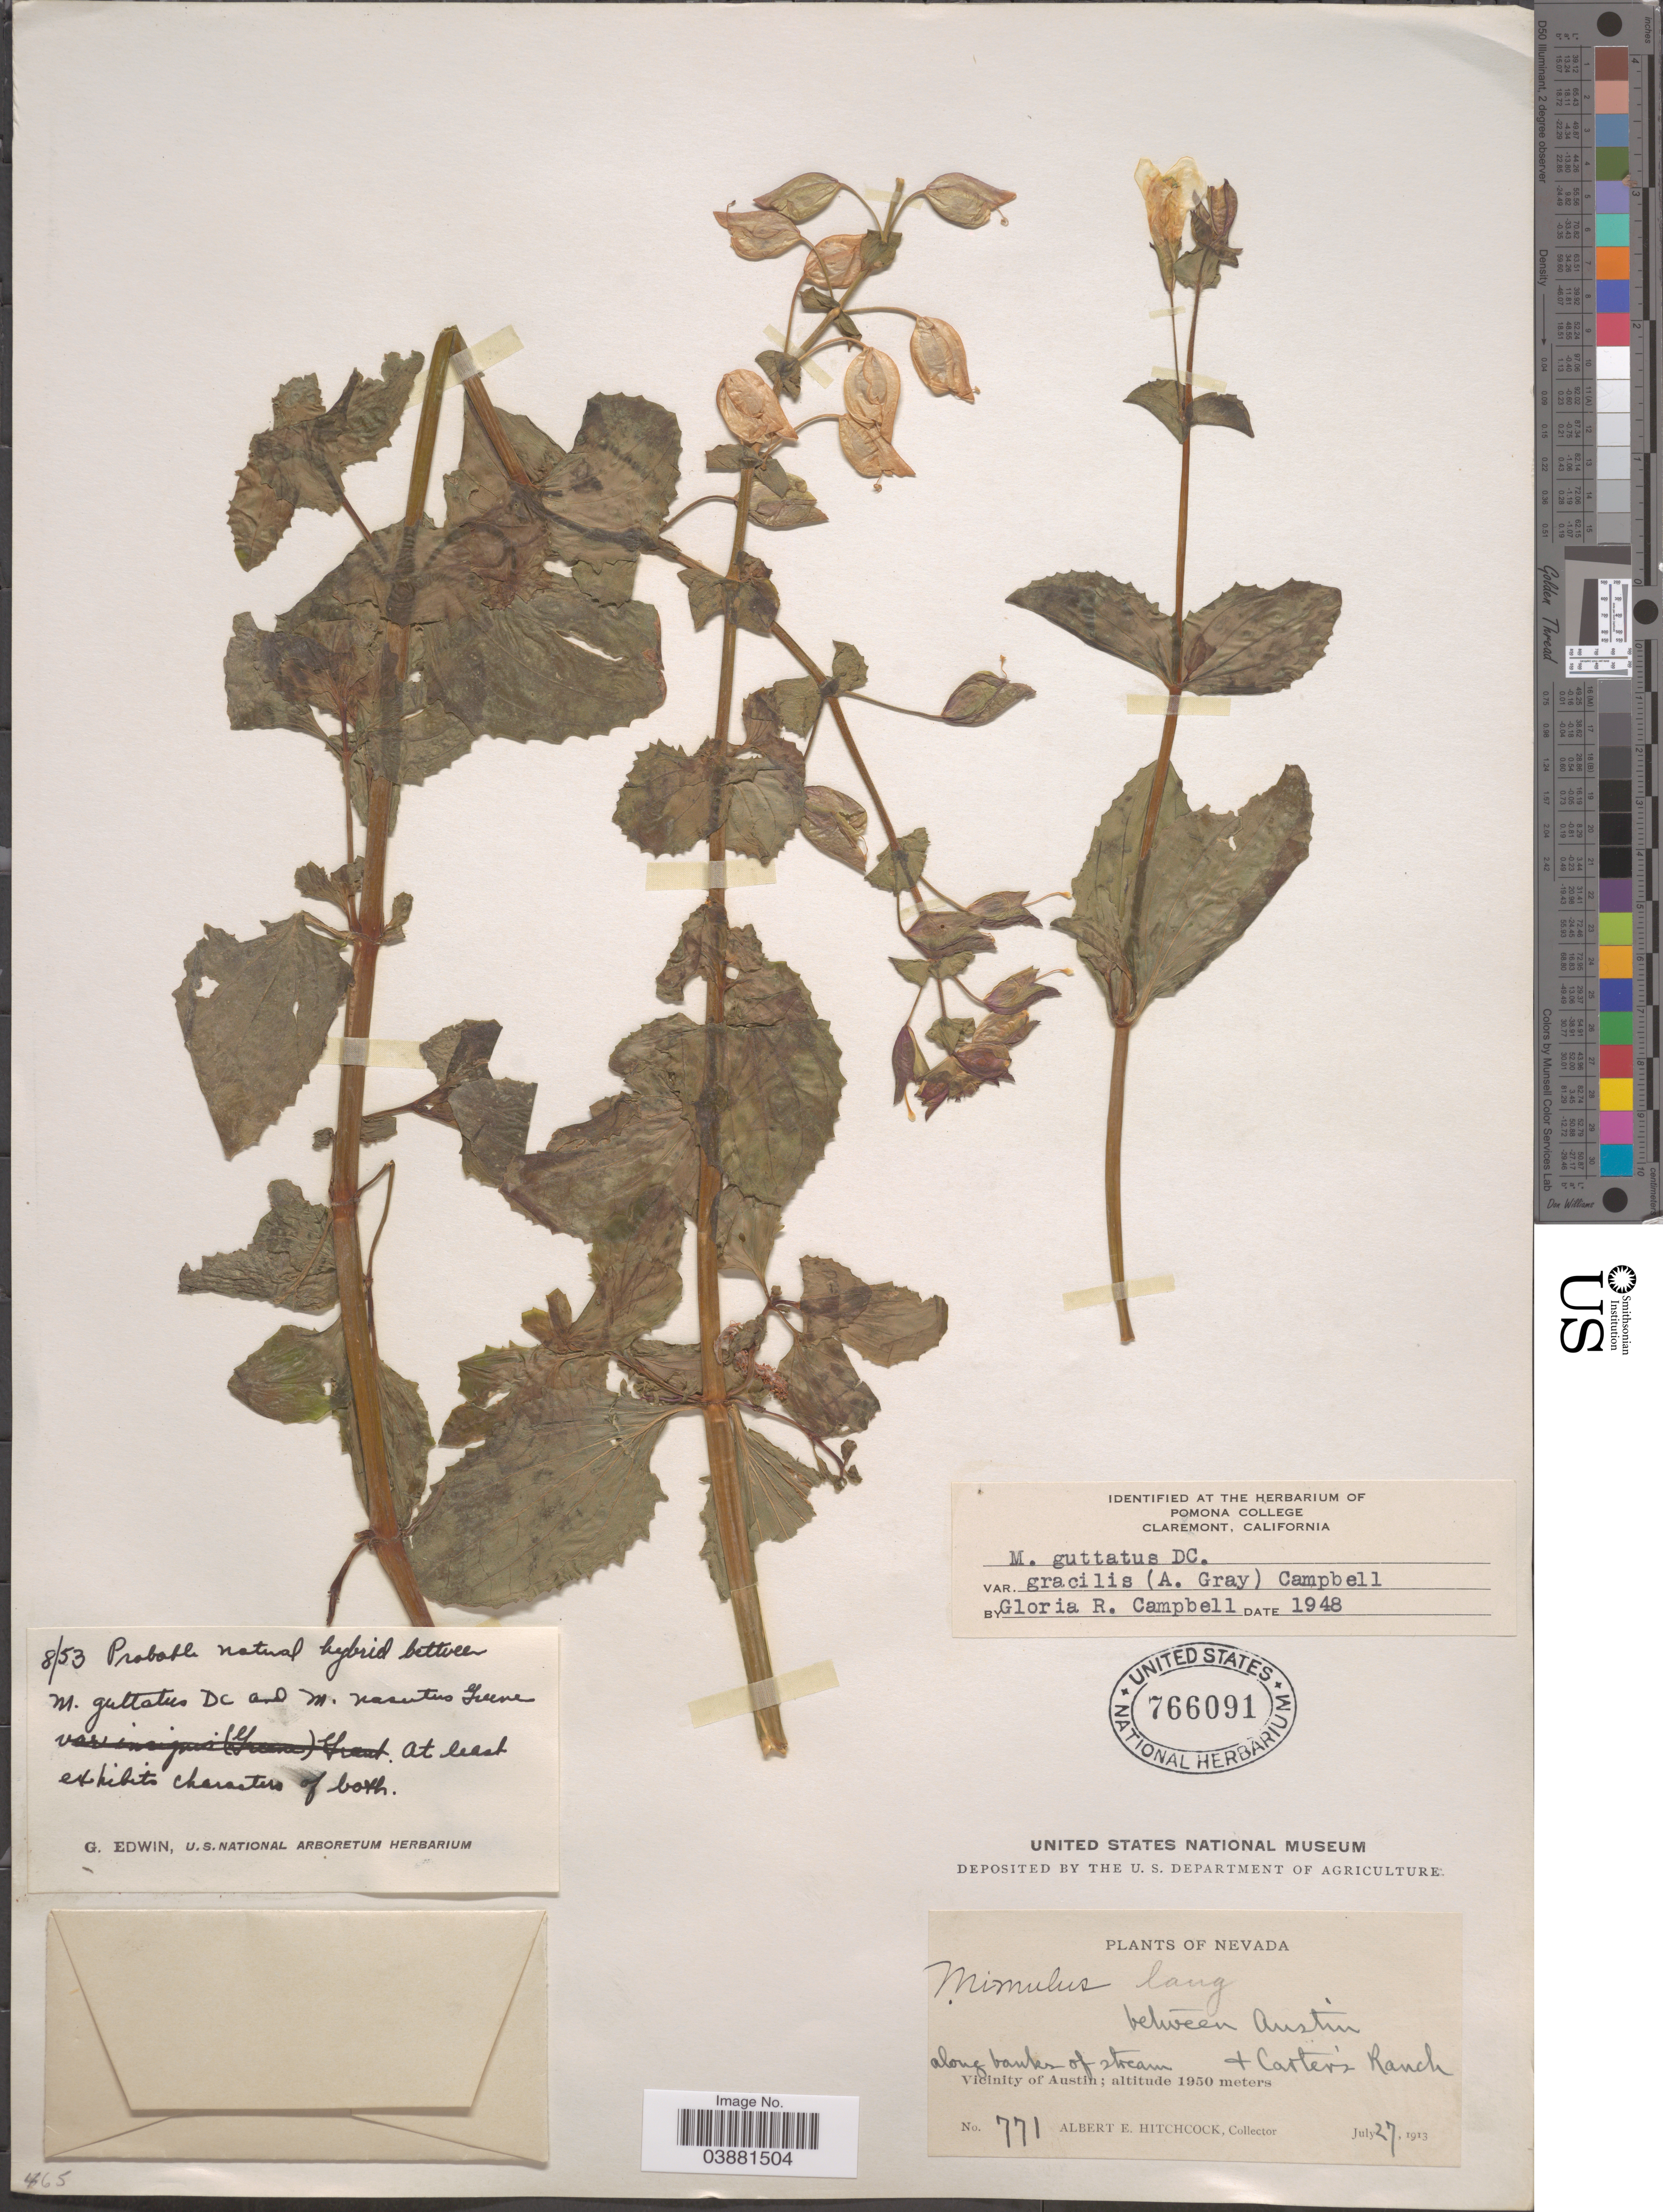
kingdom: Plantae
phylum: Tracheophyta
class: Magnoliopsida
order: Lamiales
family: Phrymaceae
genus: Mimulus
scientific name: Mimulus guttatus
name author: DC.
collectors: A. Hitchcock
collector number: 771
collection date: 1913-07-27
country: United States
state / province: Nevada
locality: Between Austin + Carter's Ranch. Along banks of stream, Vicinity of Austin.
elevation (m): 1950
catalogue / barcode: US 766091